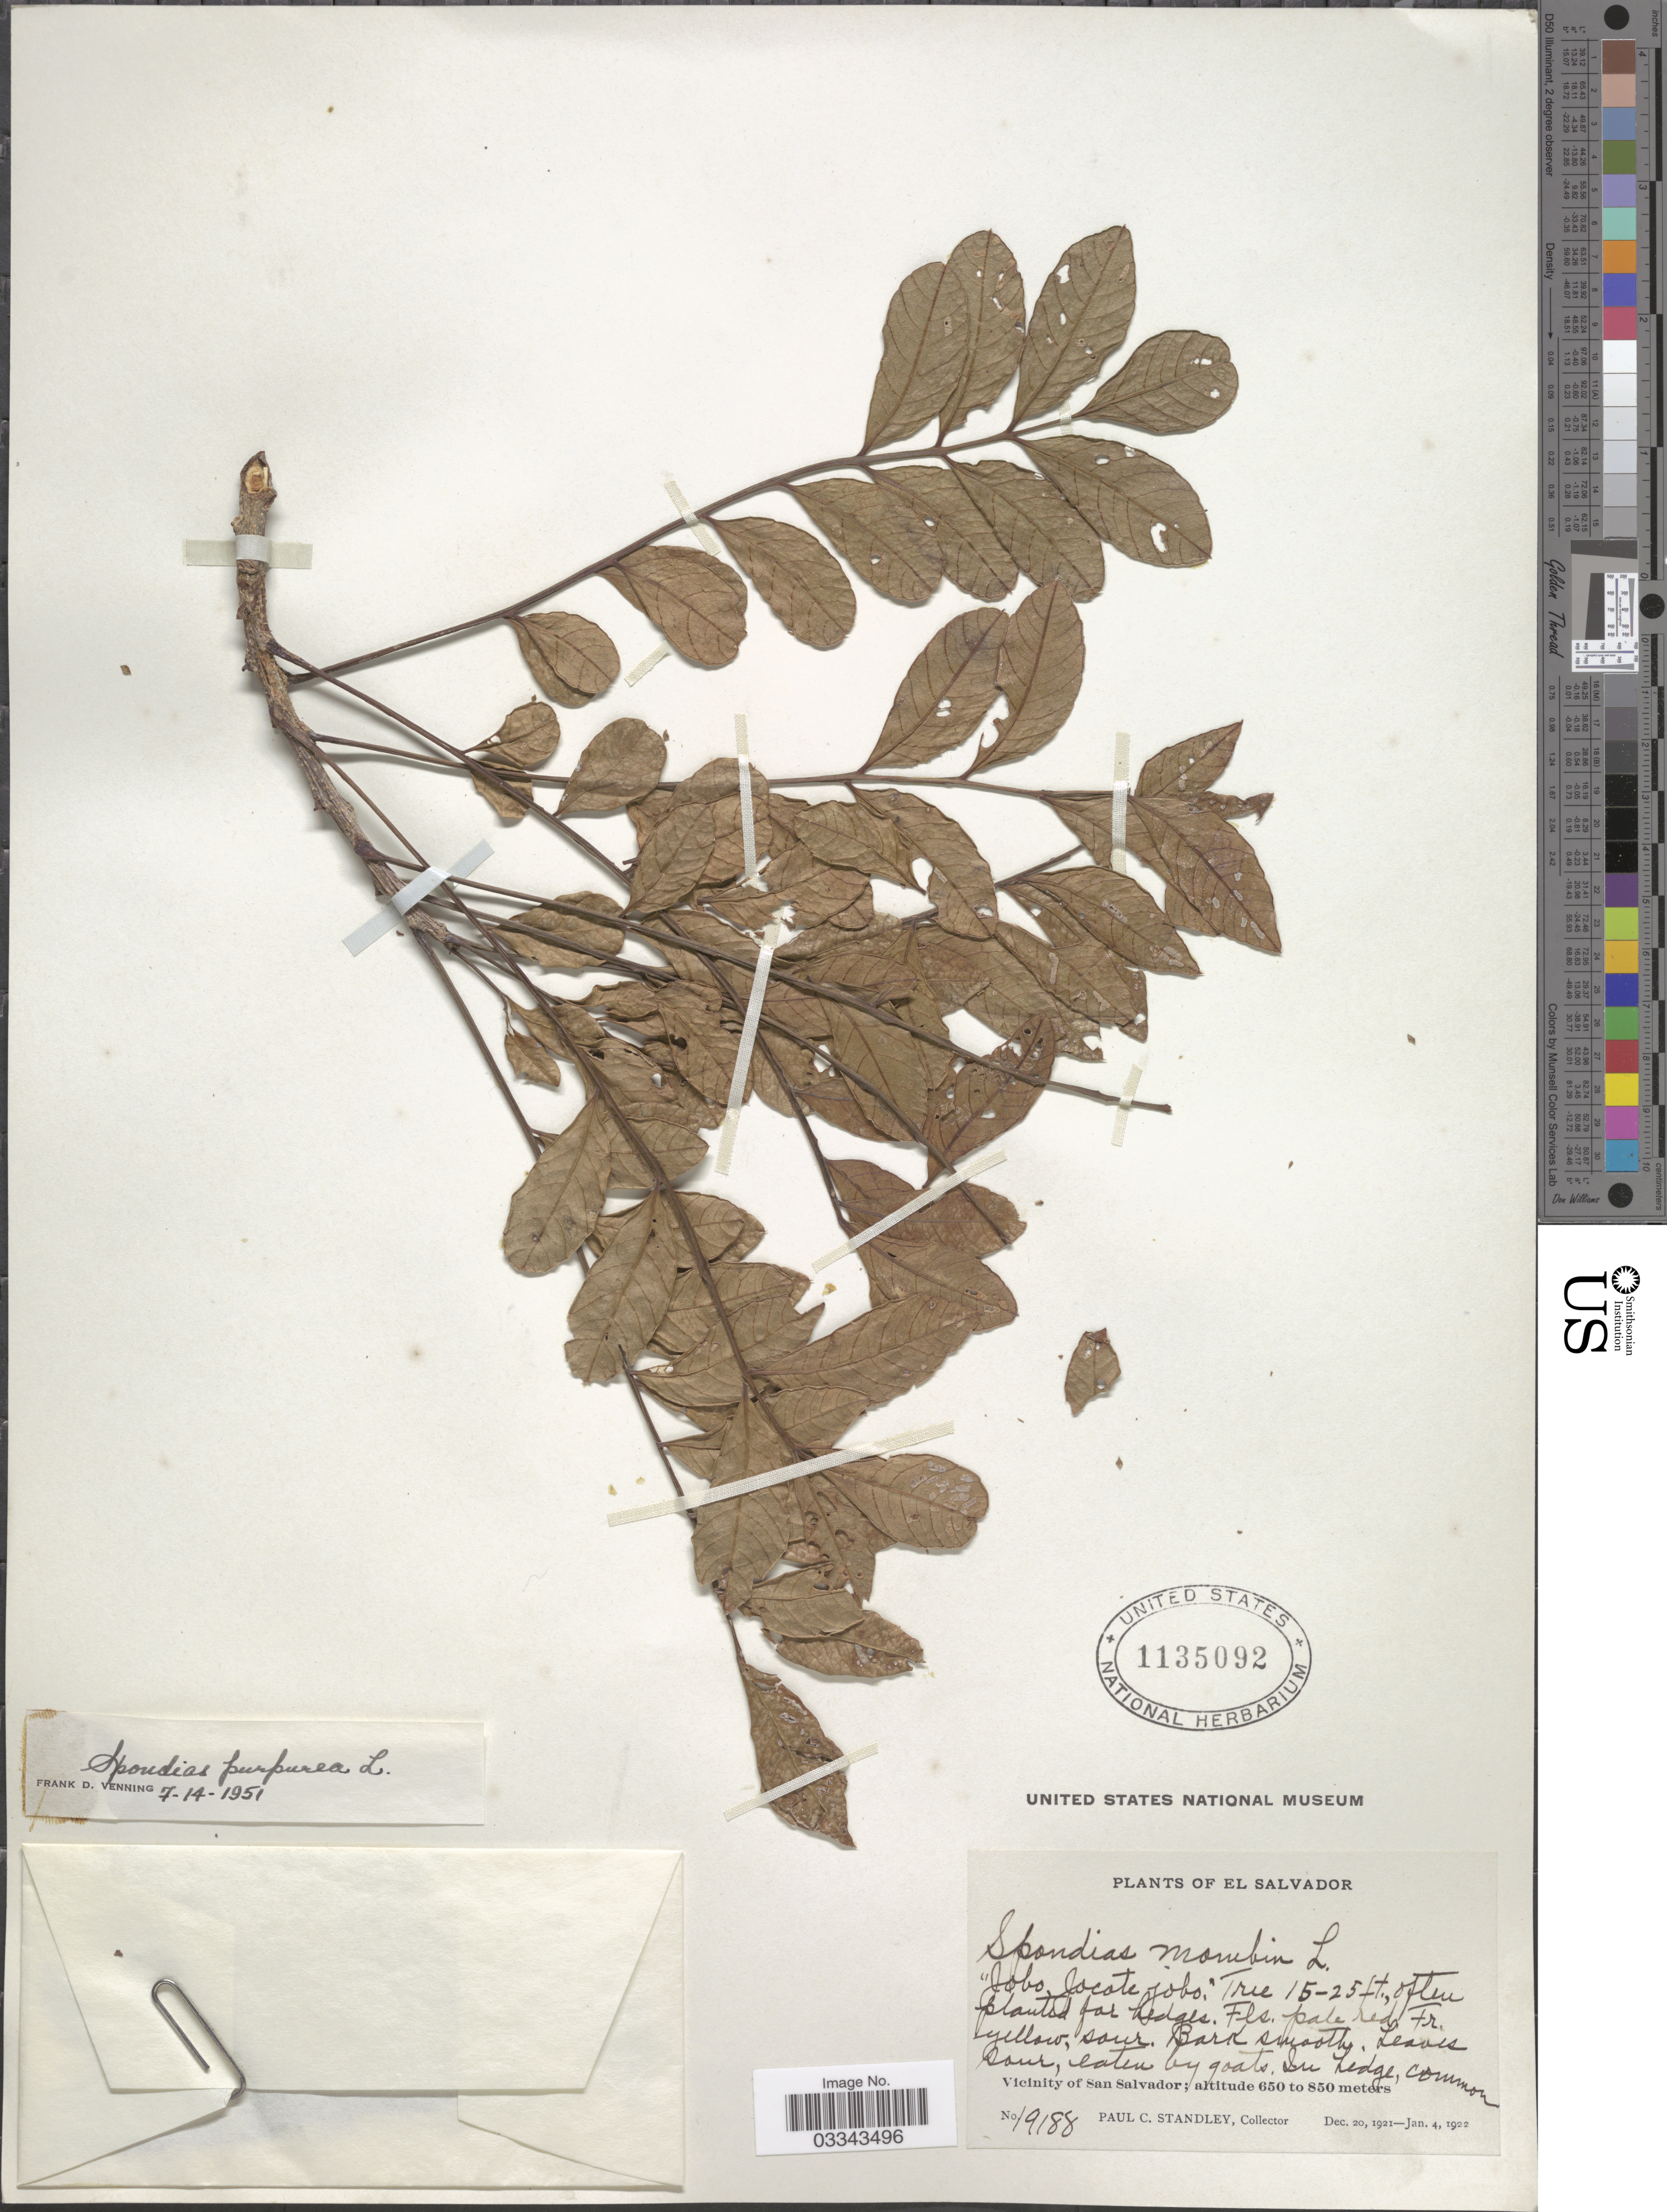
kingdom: Plantae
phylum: Tracheophyta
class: Magnoliopsida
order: Sapindales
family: Anacardiaceae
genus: Spondias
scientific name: Spondias purpurea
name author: L.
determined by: Mitchell, John D.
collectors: P. C. Standley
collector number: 19188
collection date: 1921-12-20/1922-01-04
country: El Salvador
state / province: San Salvador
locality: Vicinity of San Salvador.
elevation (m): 650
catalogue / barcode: US 1135092